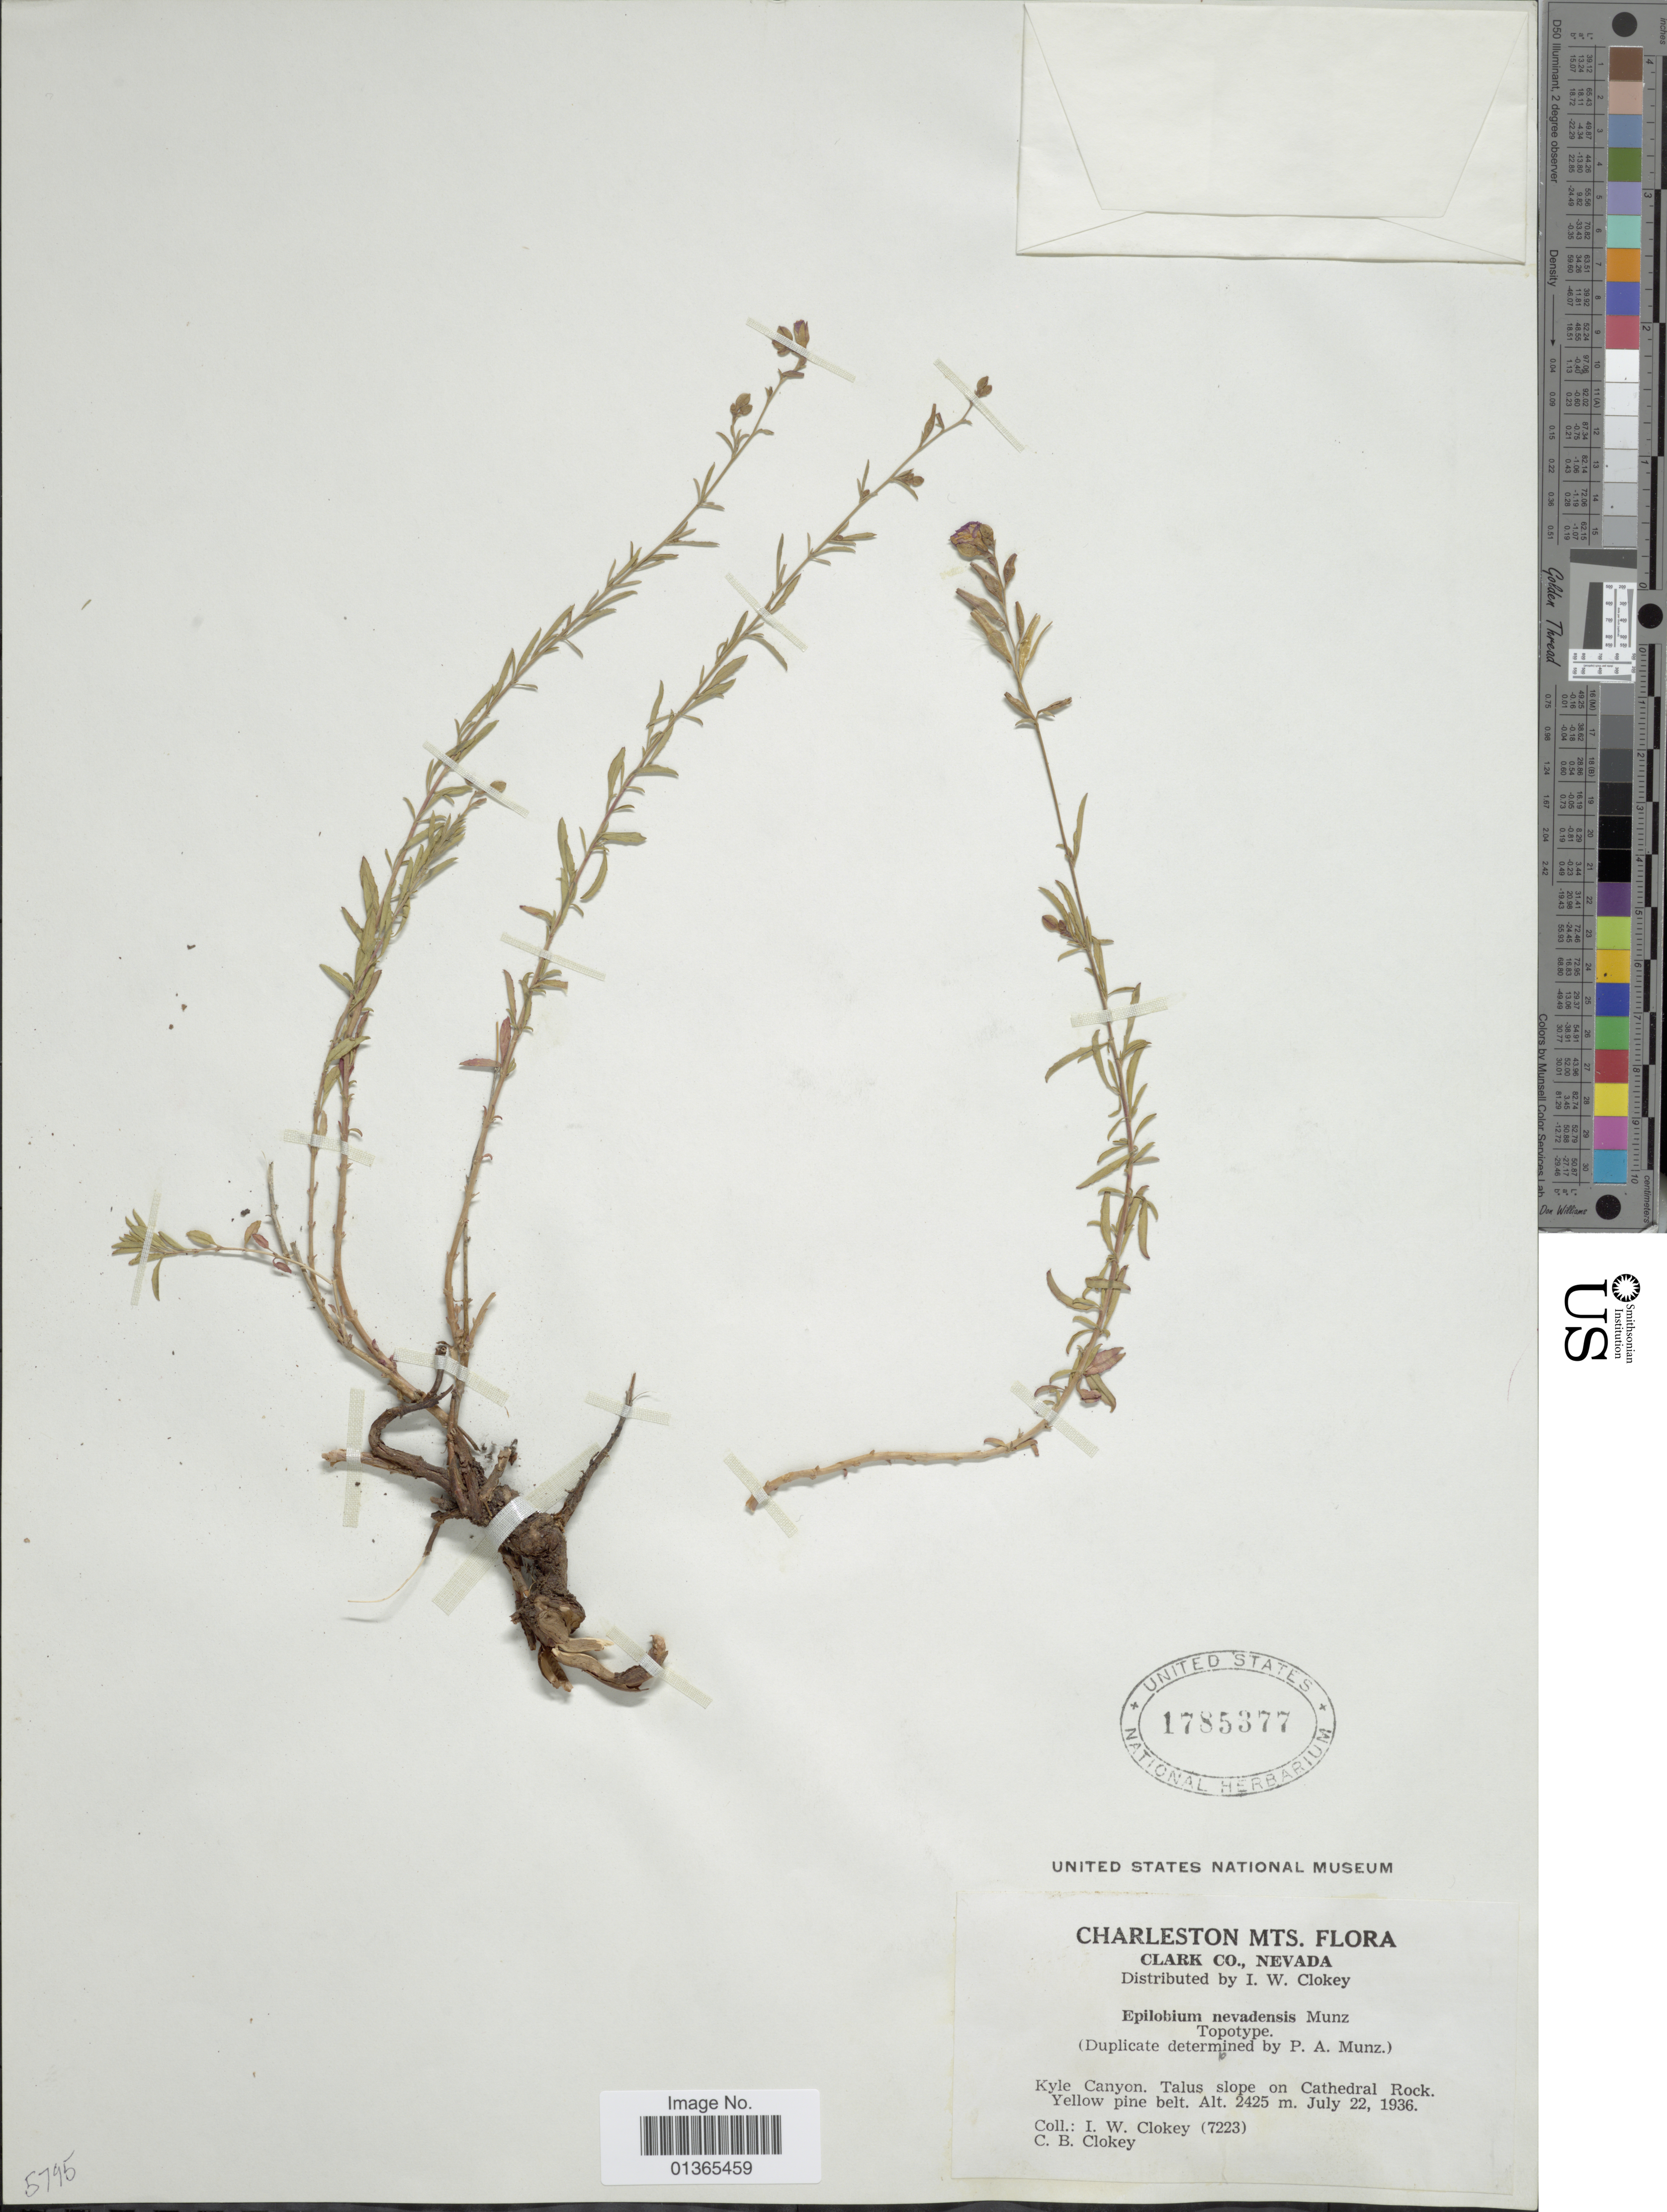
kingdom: Plantae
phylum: Tracheophyta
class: Magnoliopsida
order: Myrtales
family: Onagraceae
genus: Epilobium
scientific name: Epilobium nevadense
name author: Munz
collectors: I. W. Clokey & C. Clokey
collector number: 7223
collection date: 1936-07-22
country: United States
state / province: Nevada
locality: Charleston Mts. Clark Co. Kyle Canyon. Talus slope on Cathedral Rock.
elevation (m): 2425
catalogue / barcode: US 1785377